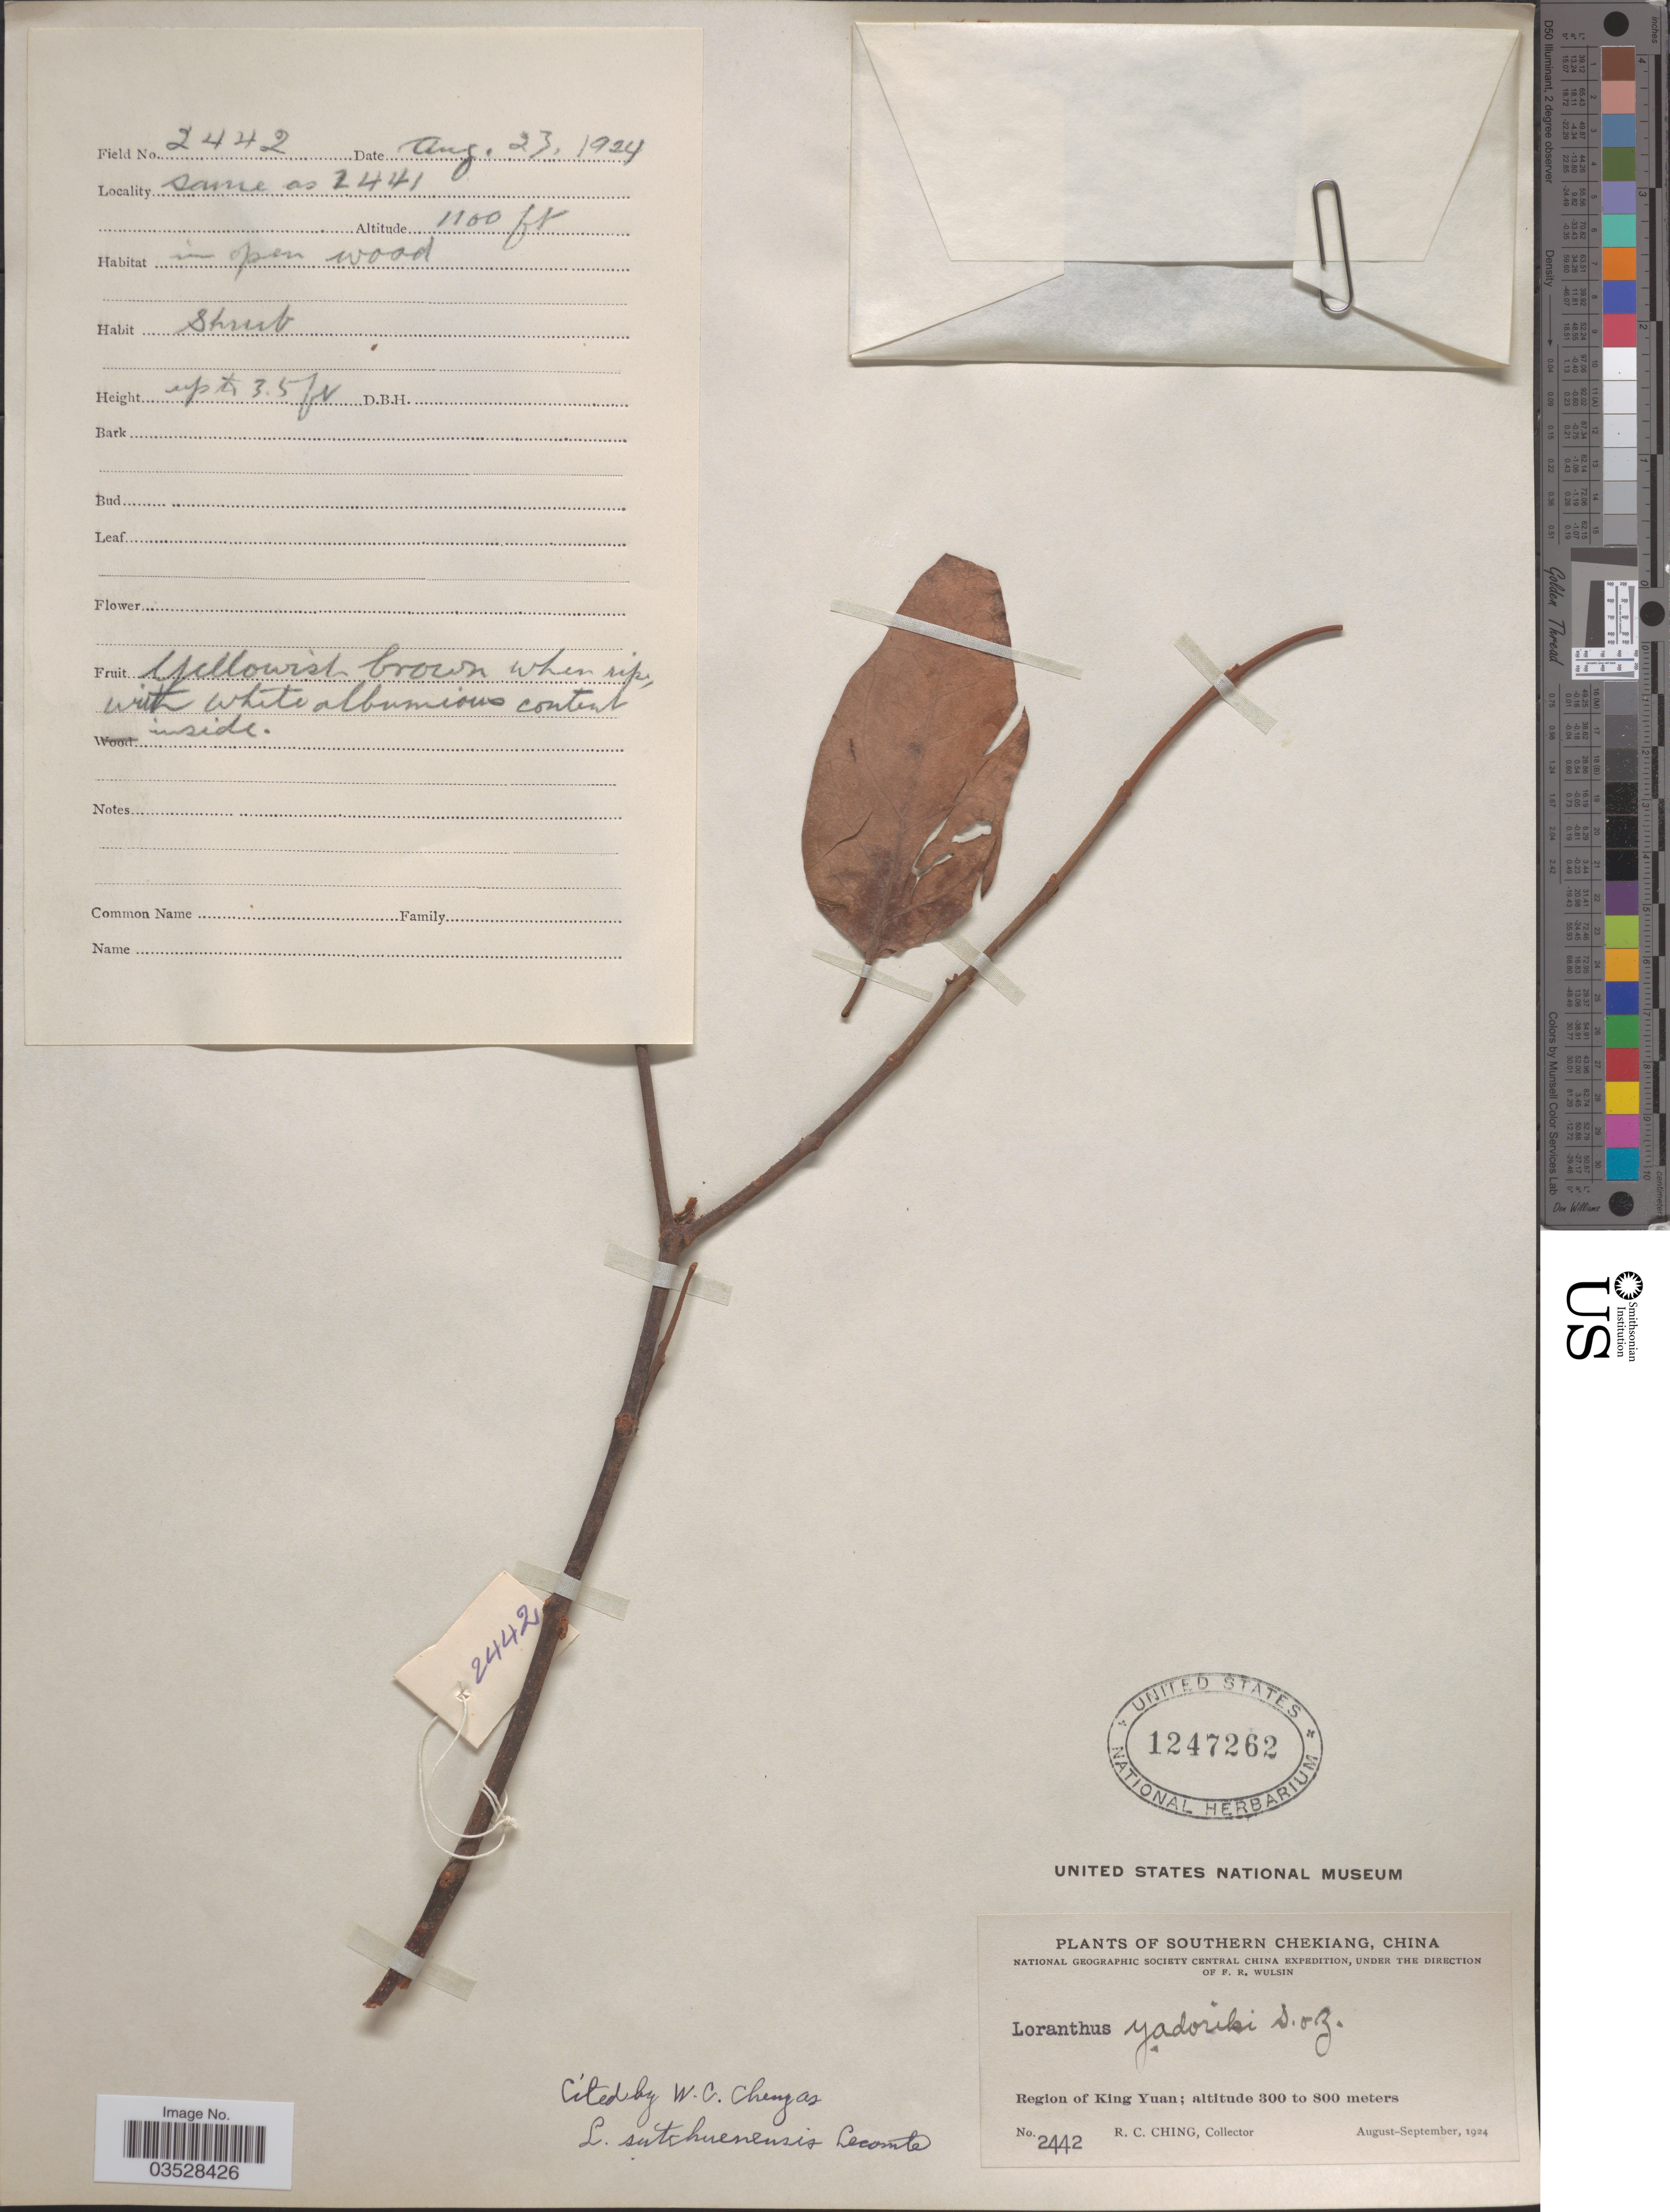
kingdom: Plantae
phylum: Tracheophyta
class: Magnoliopsida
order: Santalales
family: Loranthaceae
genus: Loranthus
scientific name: Loranthus sutchuenensis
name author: Lecomte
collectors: R. C. Ching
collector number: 2442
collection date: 1924-08-23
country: China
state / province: Zhejiang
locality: Southern Chekiang. Region of King Yuan.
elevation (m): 335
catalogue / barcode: US 1247262